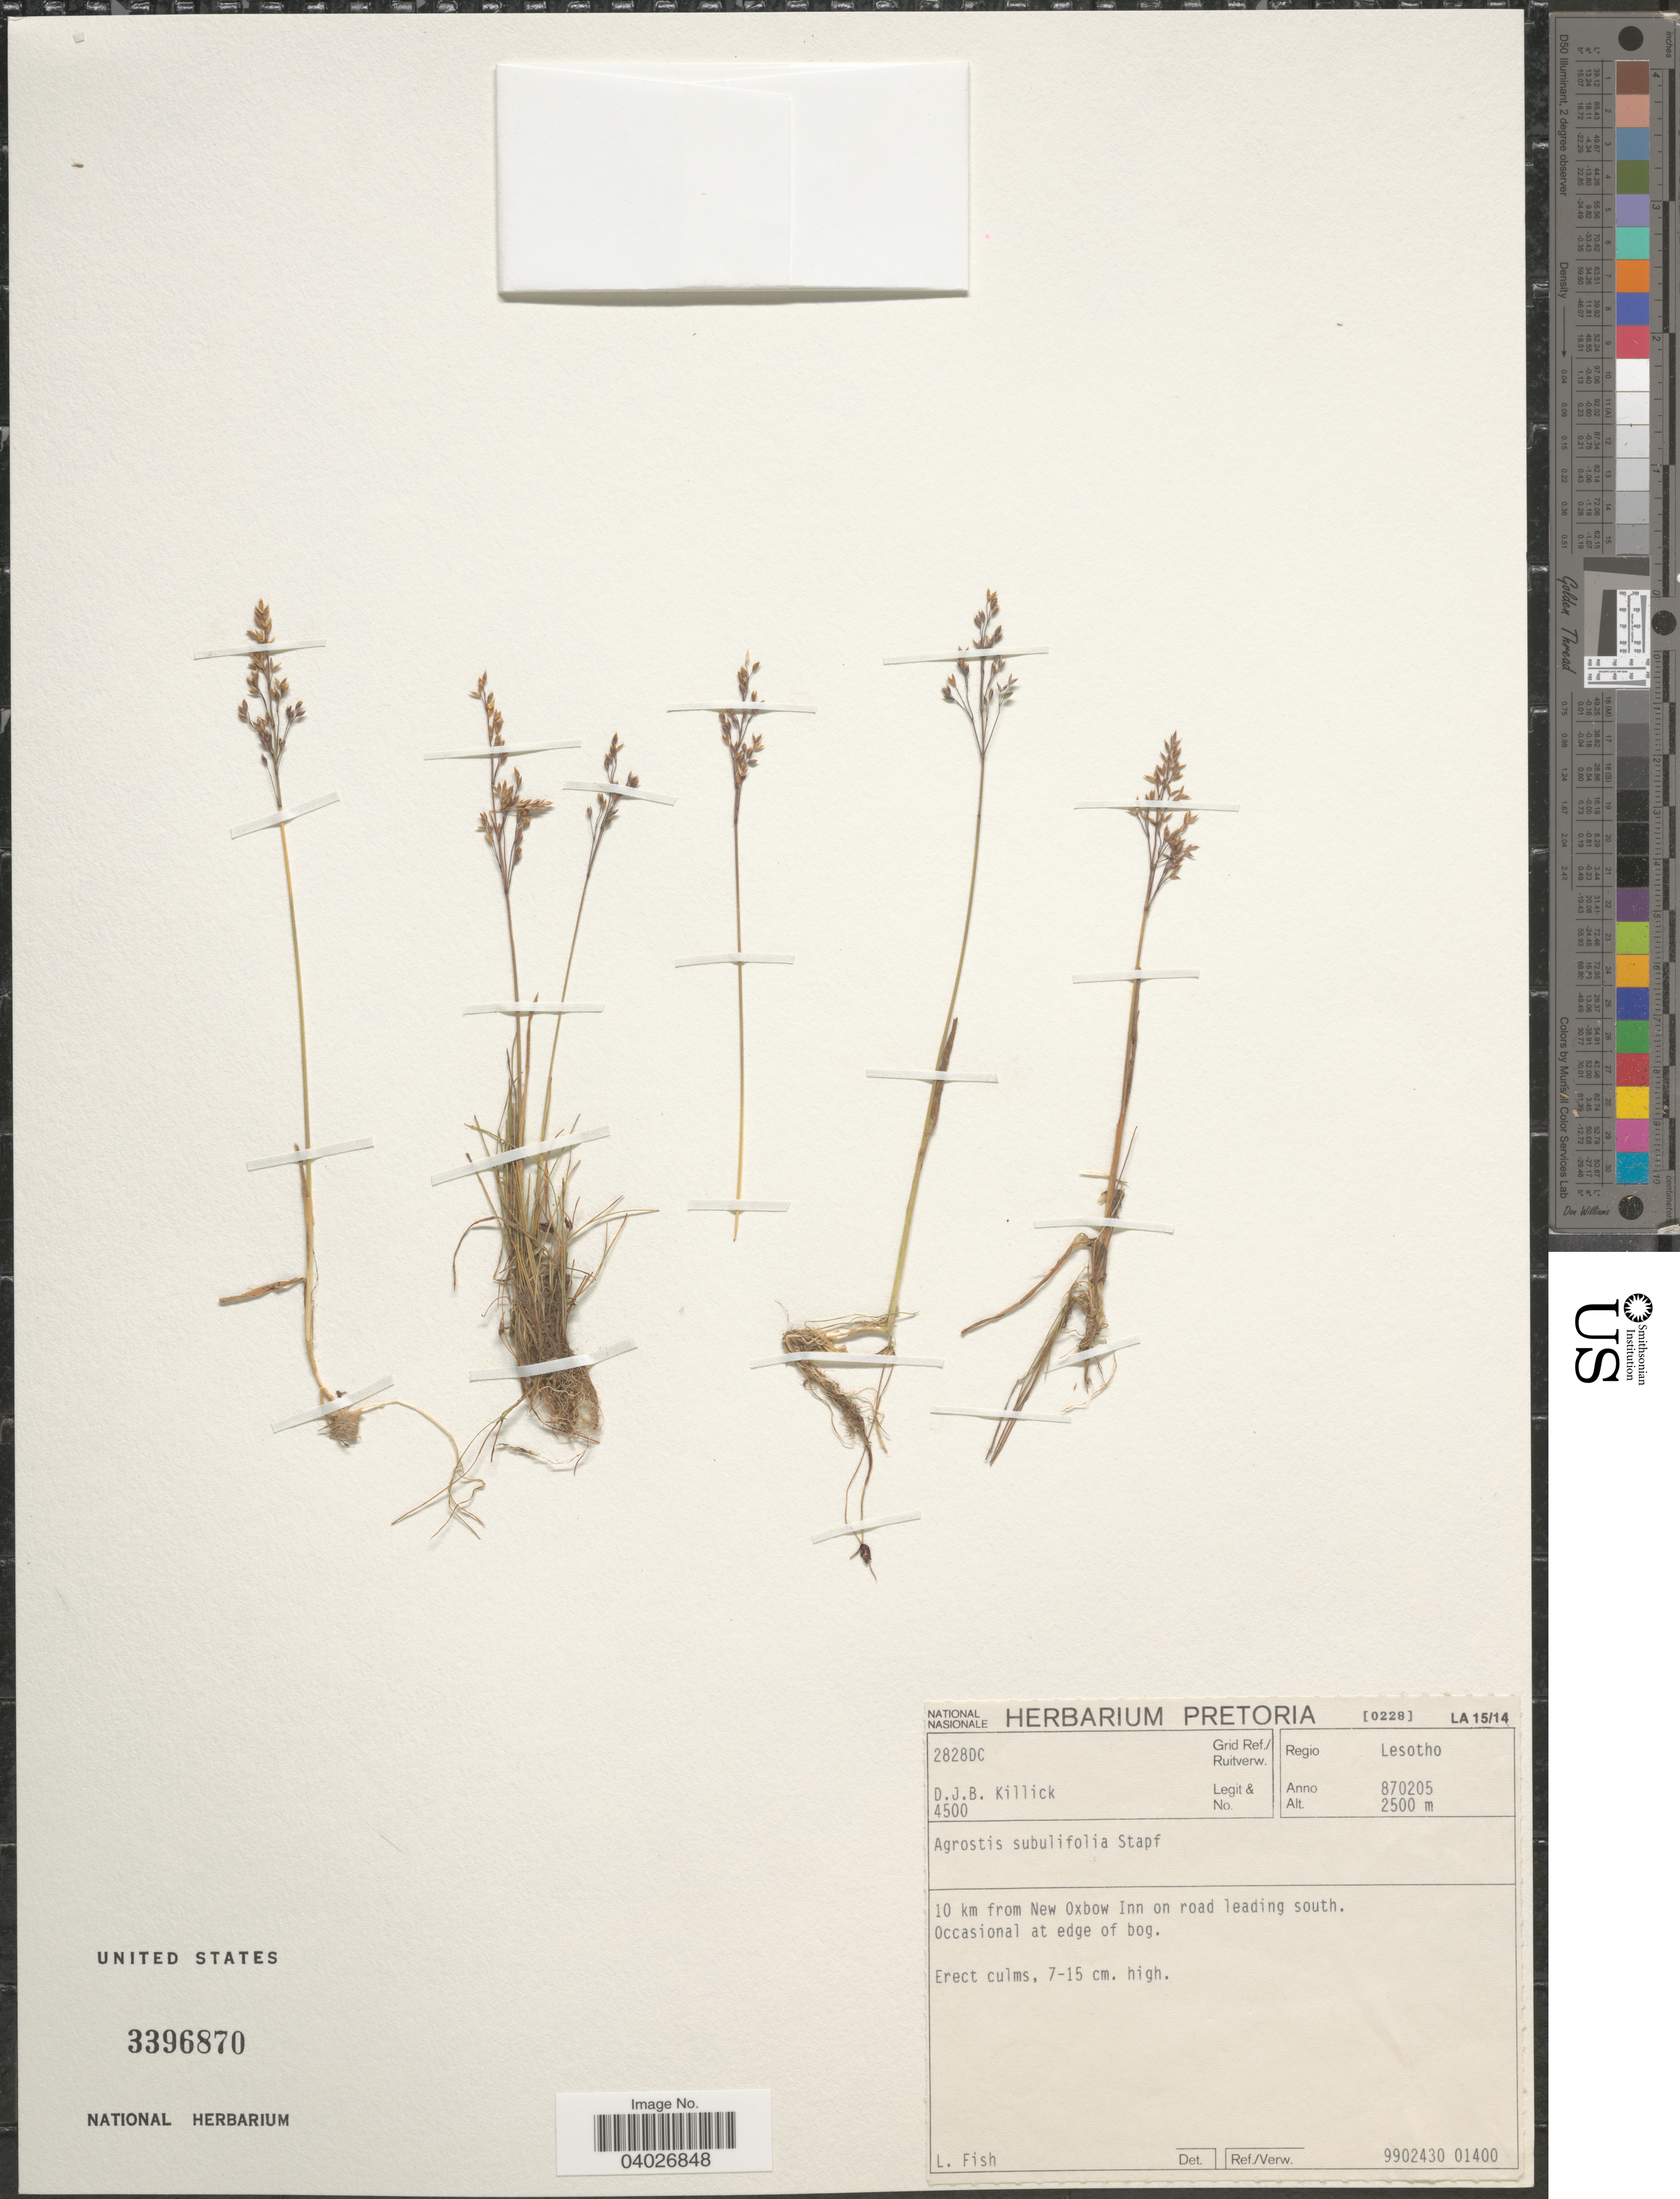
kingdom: Plantae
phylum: Tracheophyta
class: Liliopsida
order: Poales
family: Poaceae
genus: Agrostis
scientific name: Agrostis subulifolia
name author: Stapf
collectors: D. Killick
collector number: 4500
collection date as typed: Transcribed d/m/y: 5/2/87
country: Lesotho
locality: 2828DC Grid Ref./Ruitverw. Regio Lesotho. 10 km from New Oxbow Inn on road leading south.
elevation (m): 2500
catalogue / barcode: US 3396870